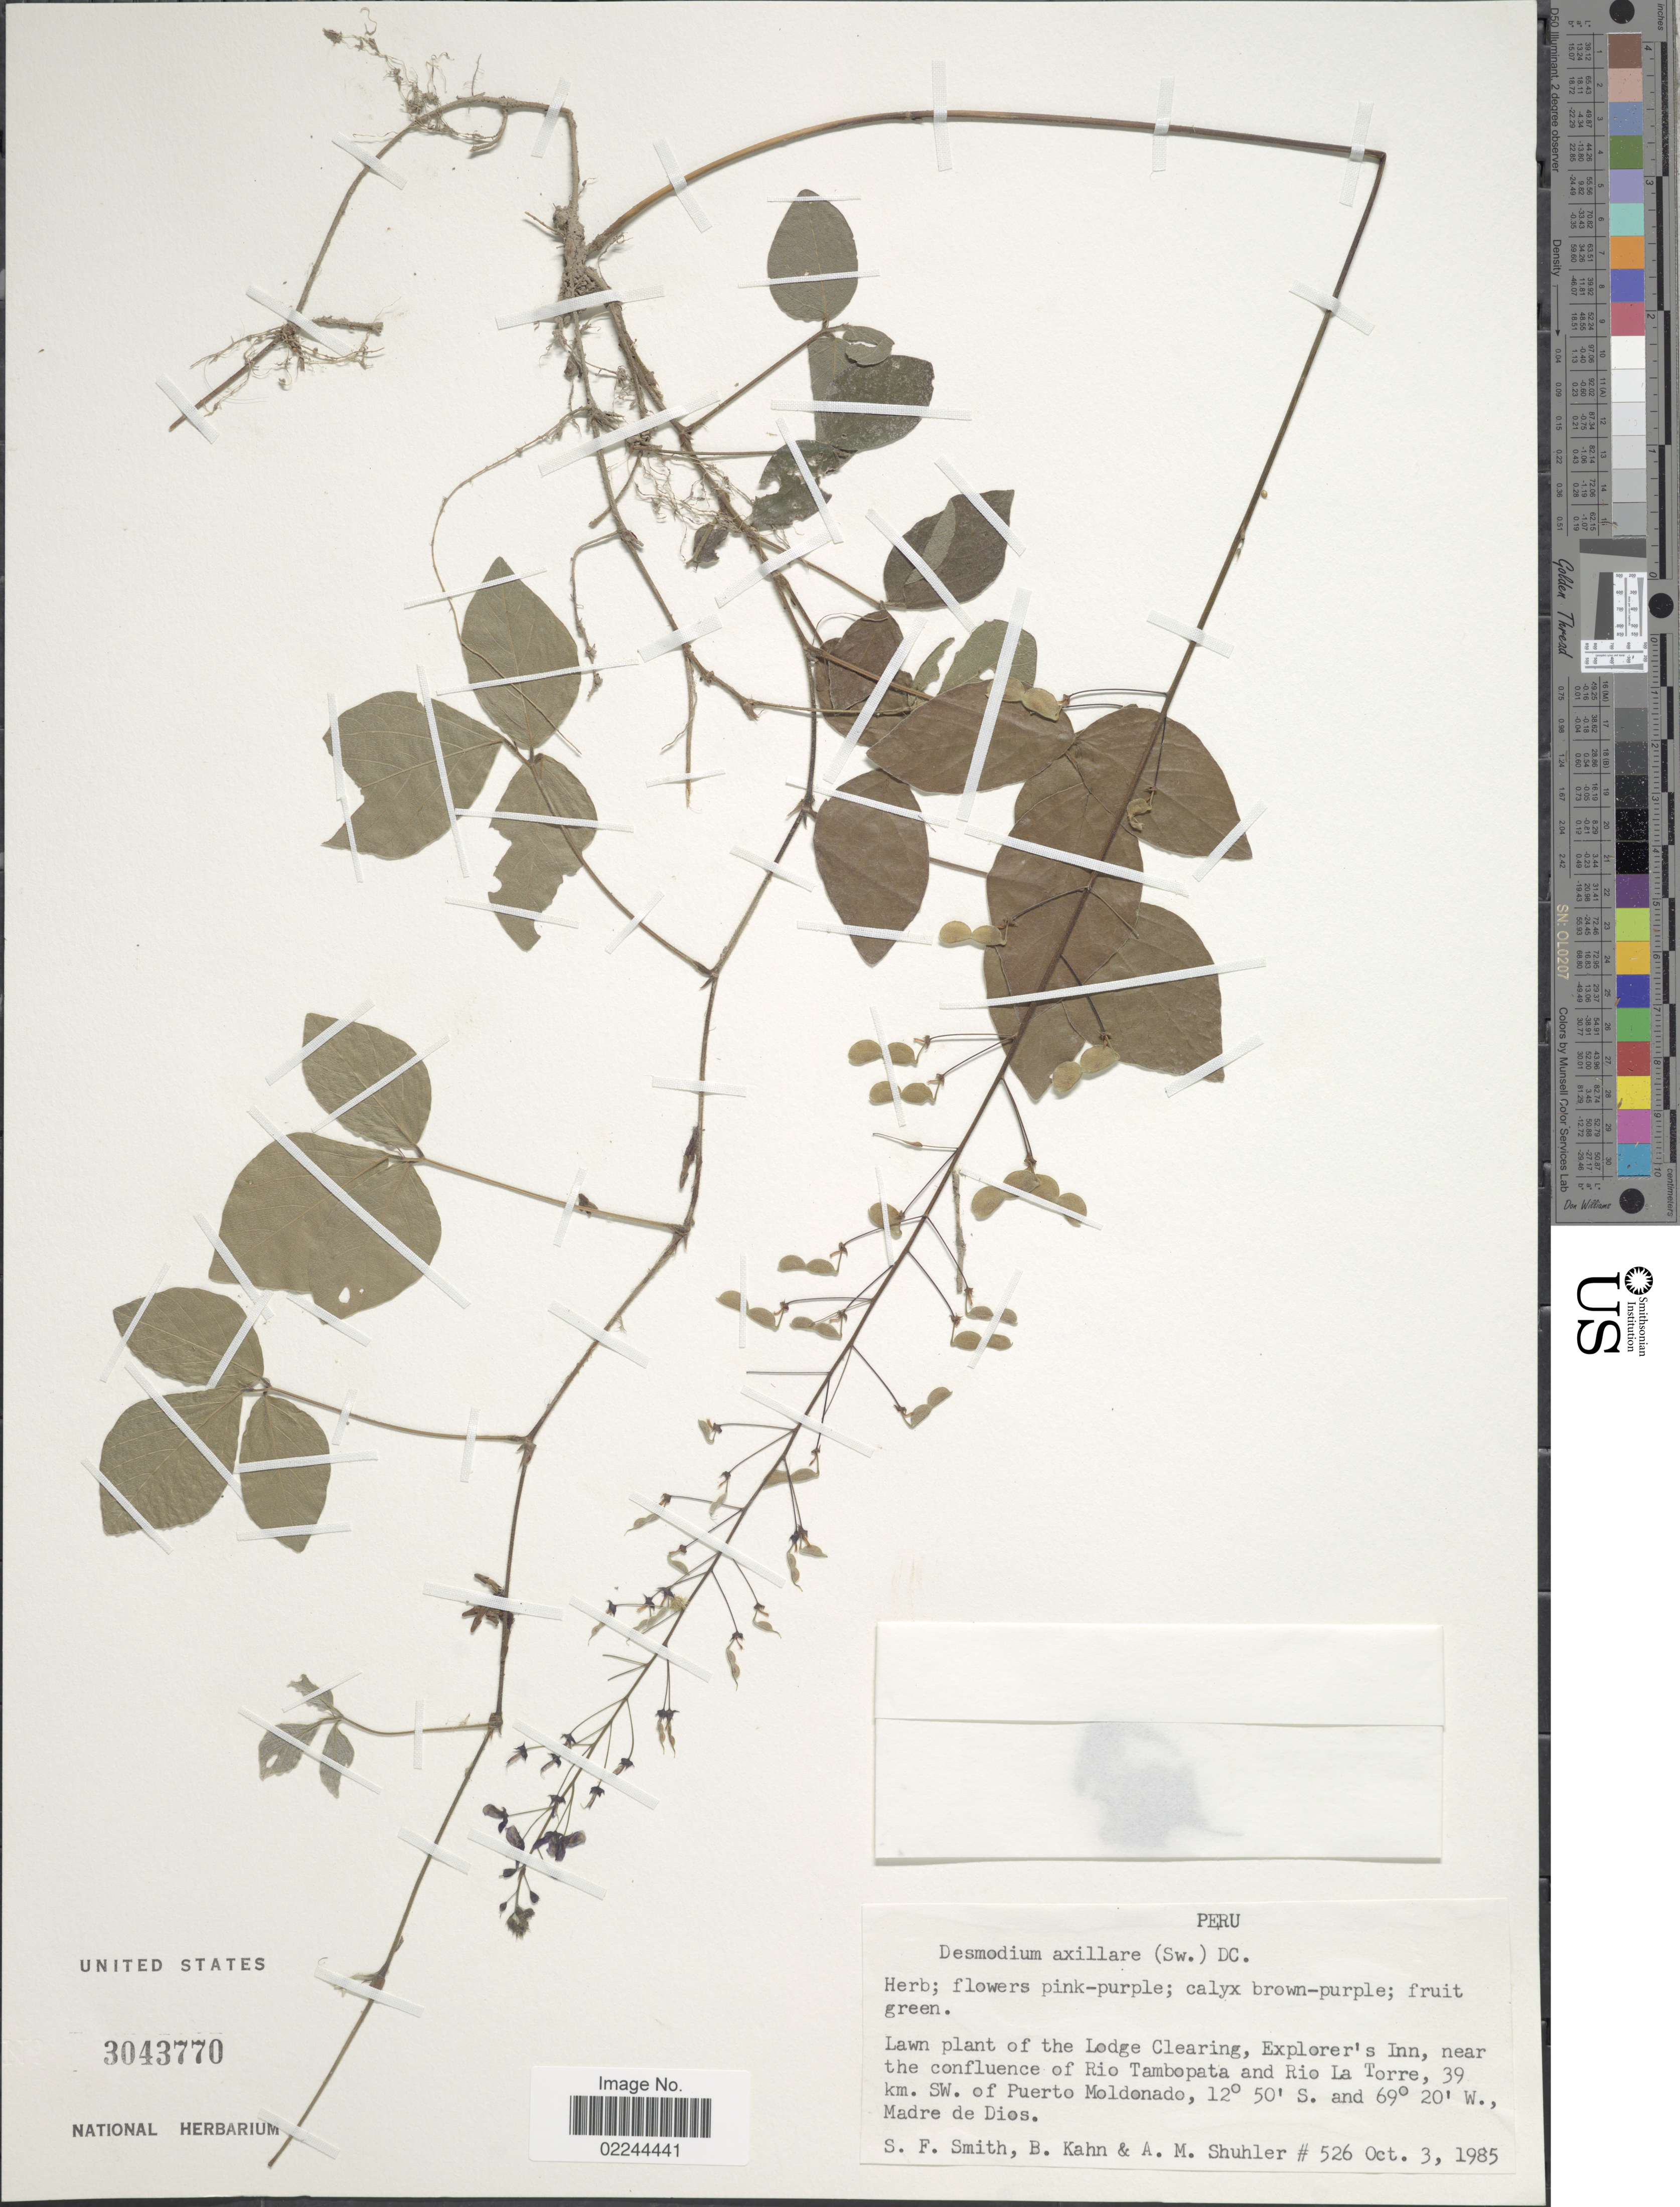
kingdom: Plantae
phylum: Tracheophyta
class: Magnoliopsida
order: Fabales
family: Fabaceae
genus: Desmodium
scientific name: Desmodium axillare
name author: (Sw.) DC.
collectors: S.F. Smith, B. Kahn & A. Shuhler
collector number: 526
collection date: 1985-10-03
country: Peru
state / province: Madre de Dios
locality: Lawn plant of the Lodge Clearing, Explorer's Inn, near the confluence of Rio Tambopata and Rio La Torre, 39 km. SW. of Puerto Moldonado, Madre de Dios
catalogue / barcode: US 3043770